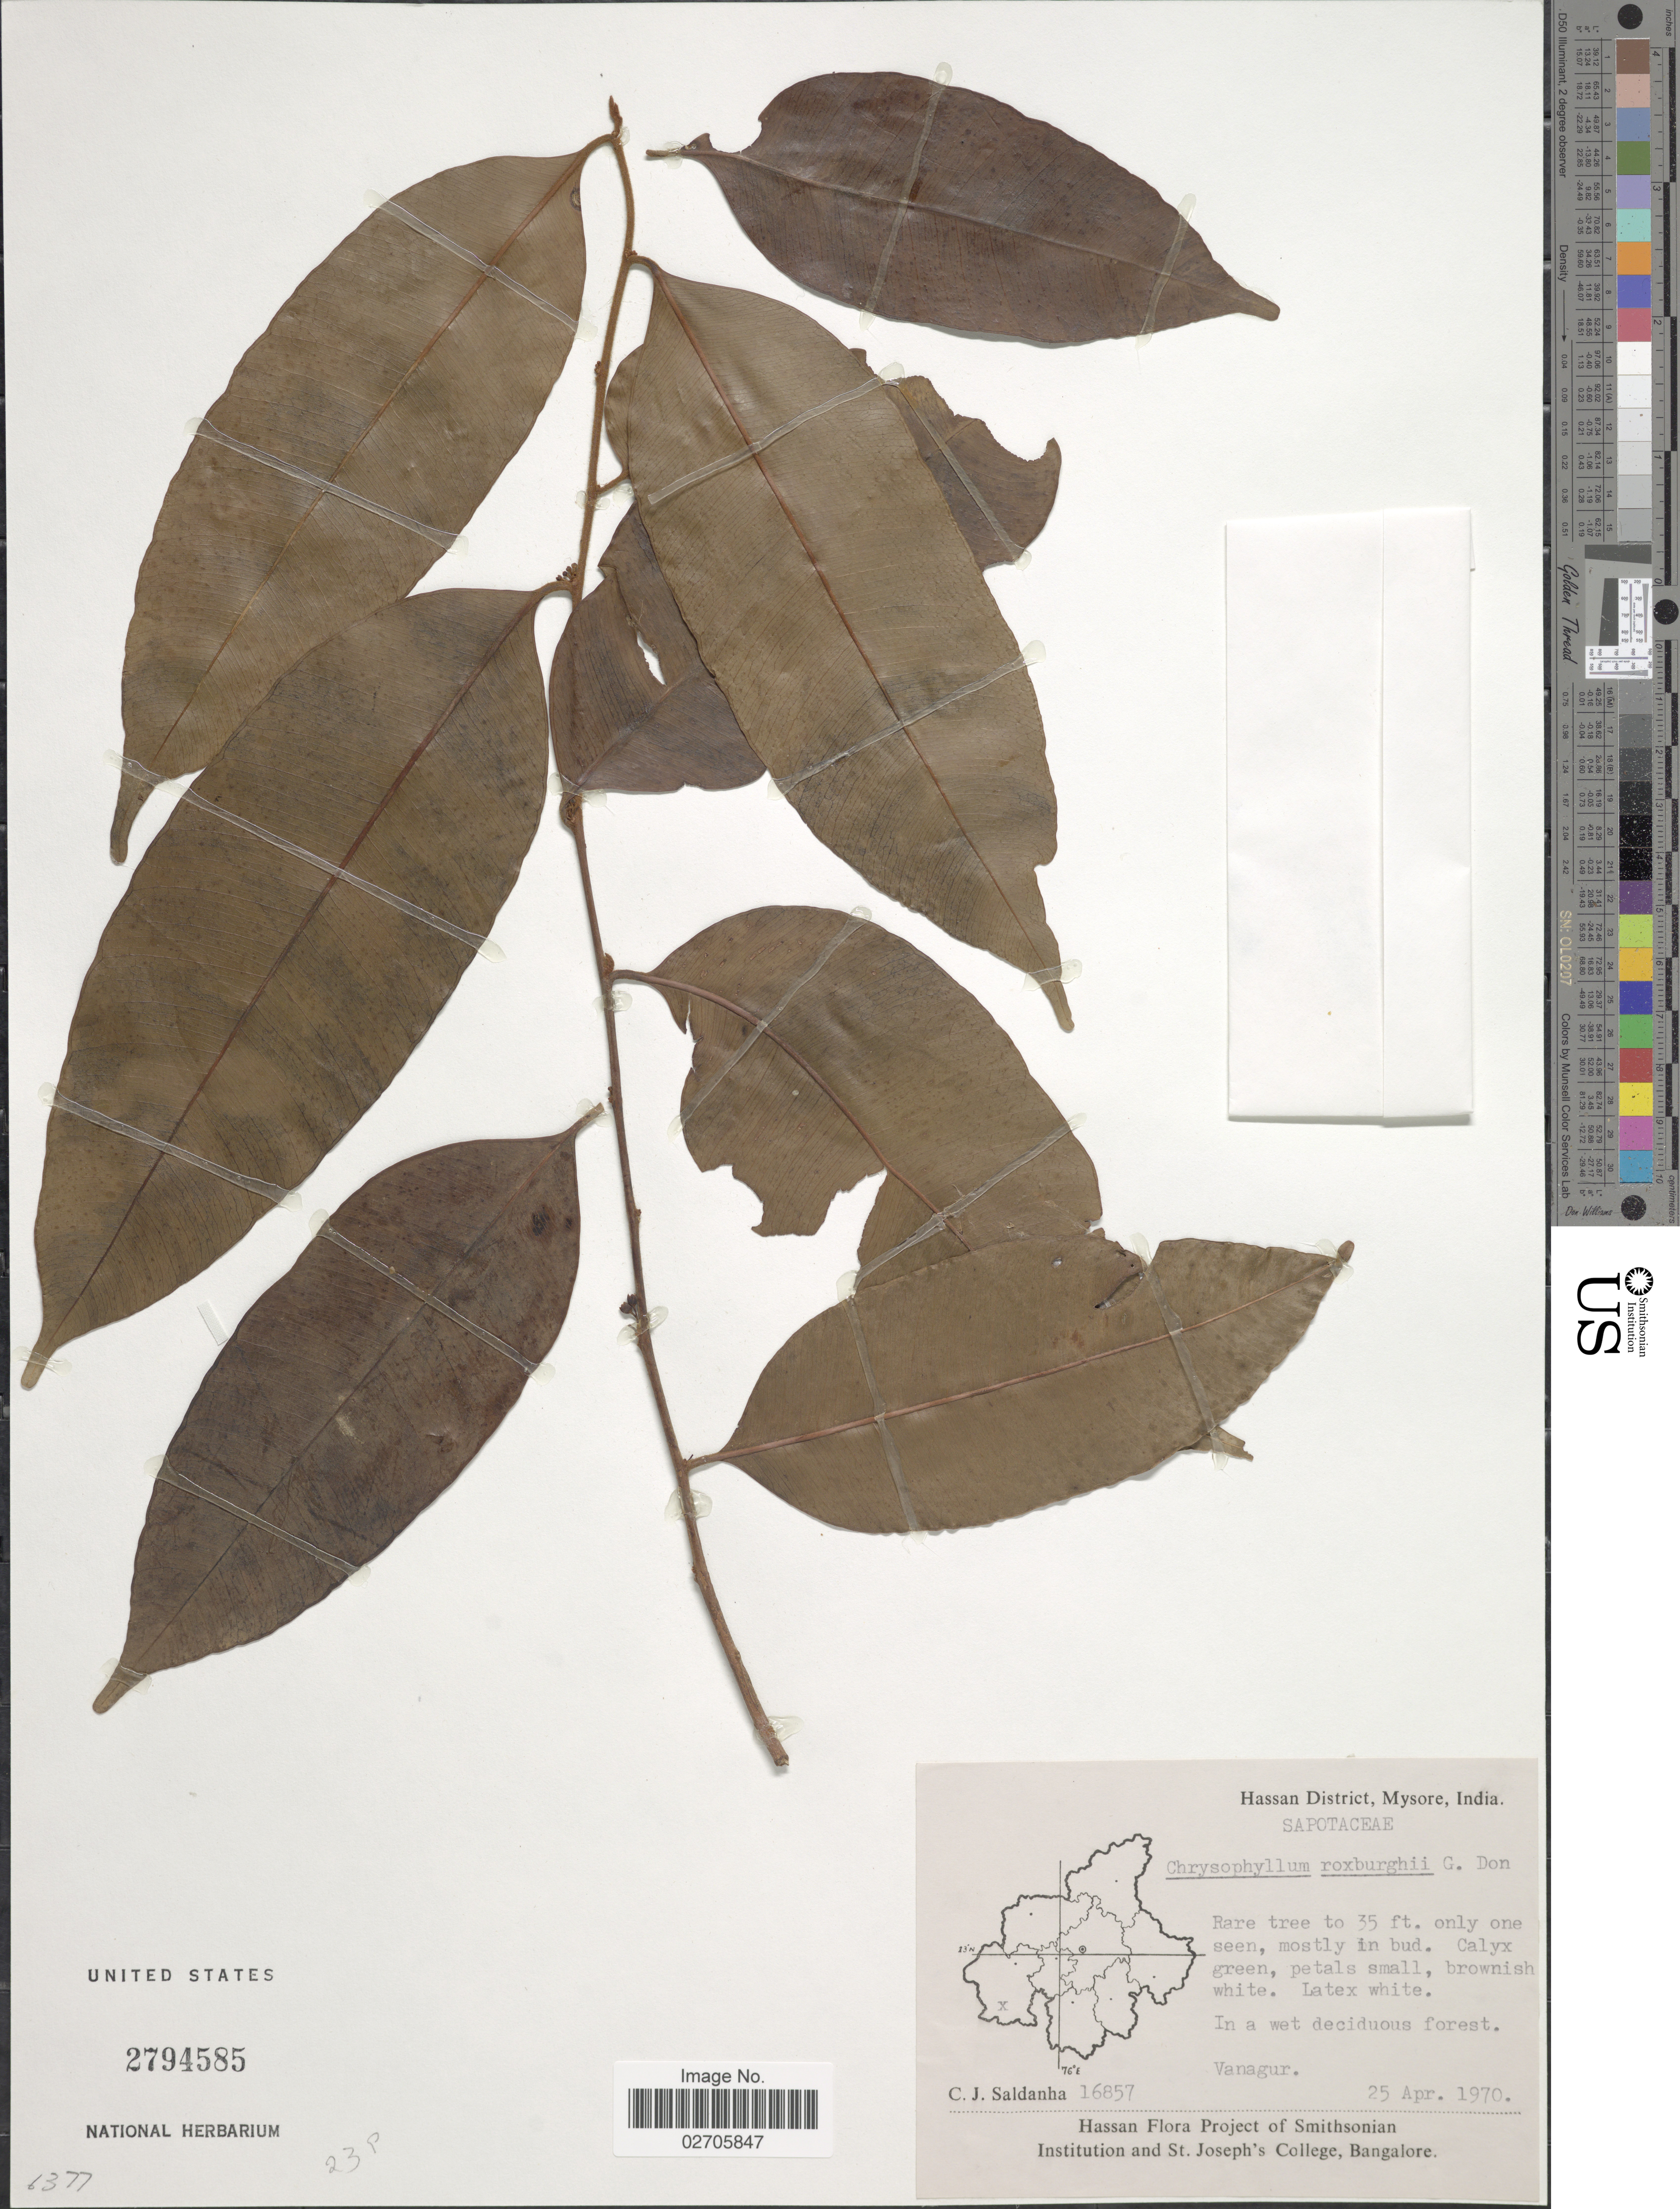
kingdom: Plantae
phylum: Tracheophyta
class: Magnoliopsida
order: Ericales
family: Sapotaceae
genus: Chrysophyllum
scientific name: Chrysophyllum roxburghii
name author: G. Don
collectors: C. Saldanha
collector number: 16857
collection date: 1970-04-25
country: India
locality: Hassan District, Mysore, In a wet deciduous forests. Vanagur.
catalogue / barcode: US 2794585